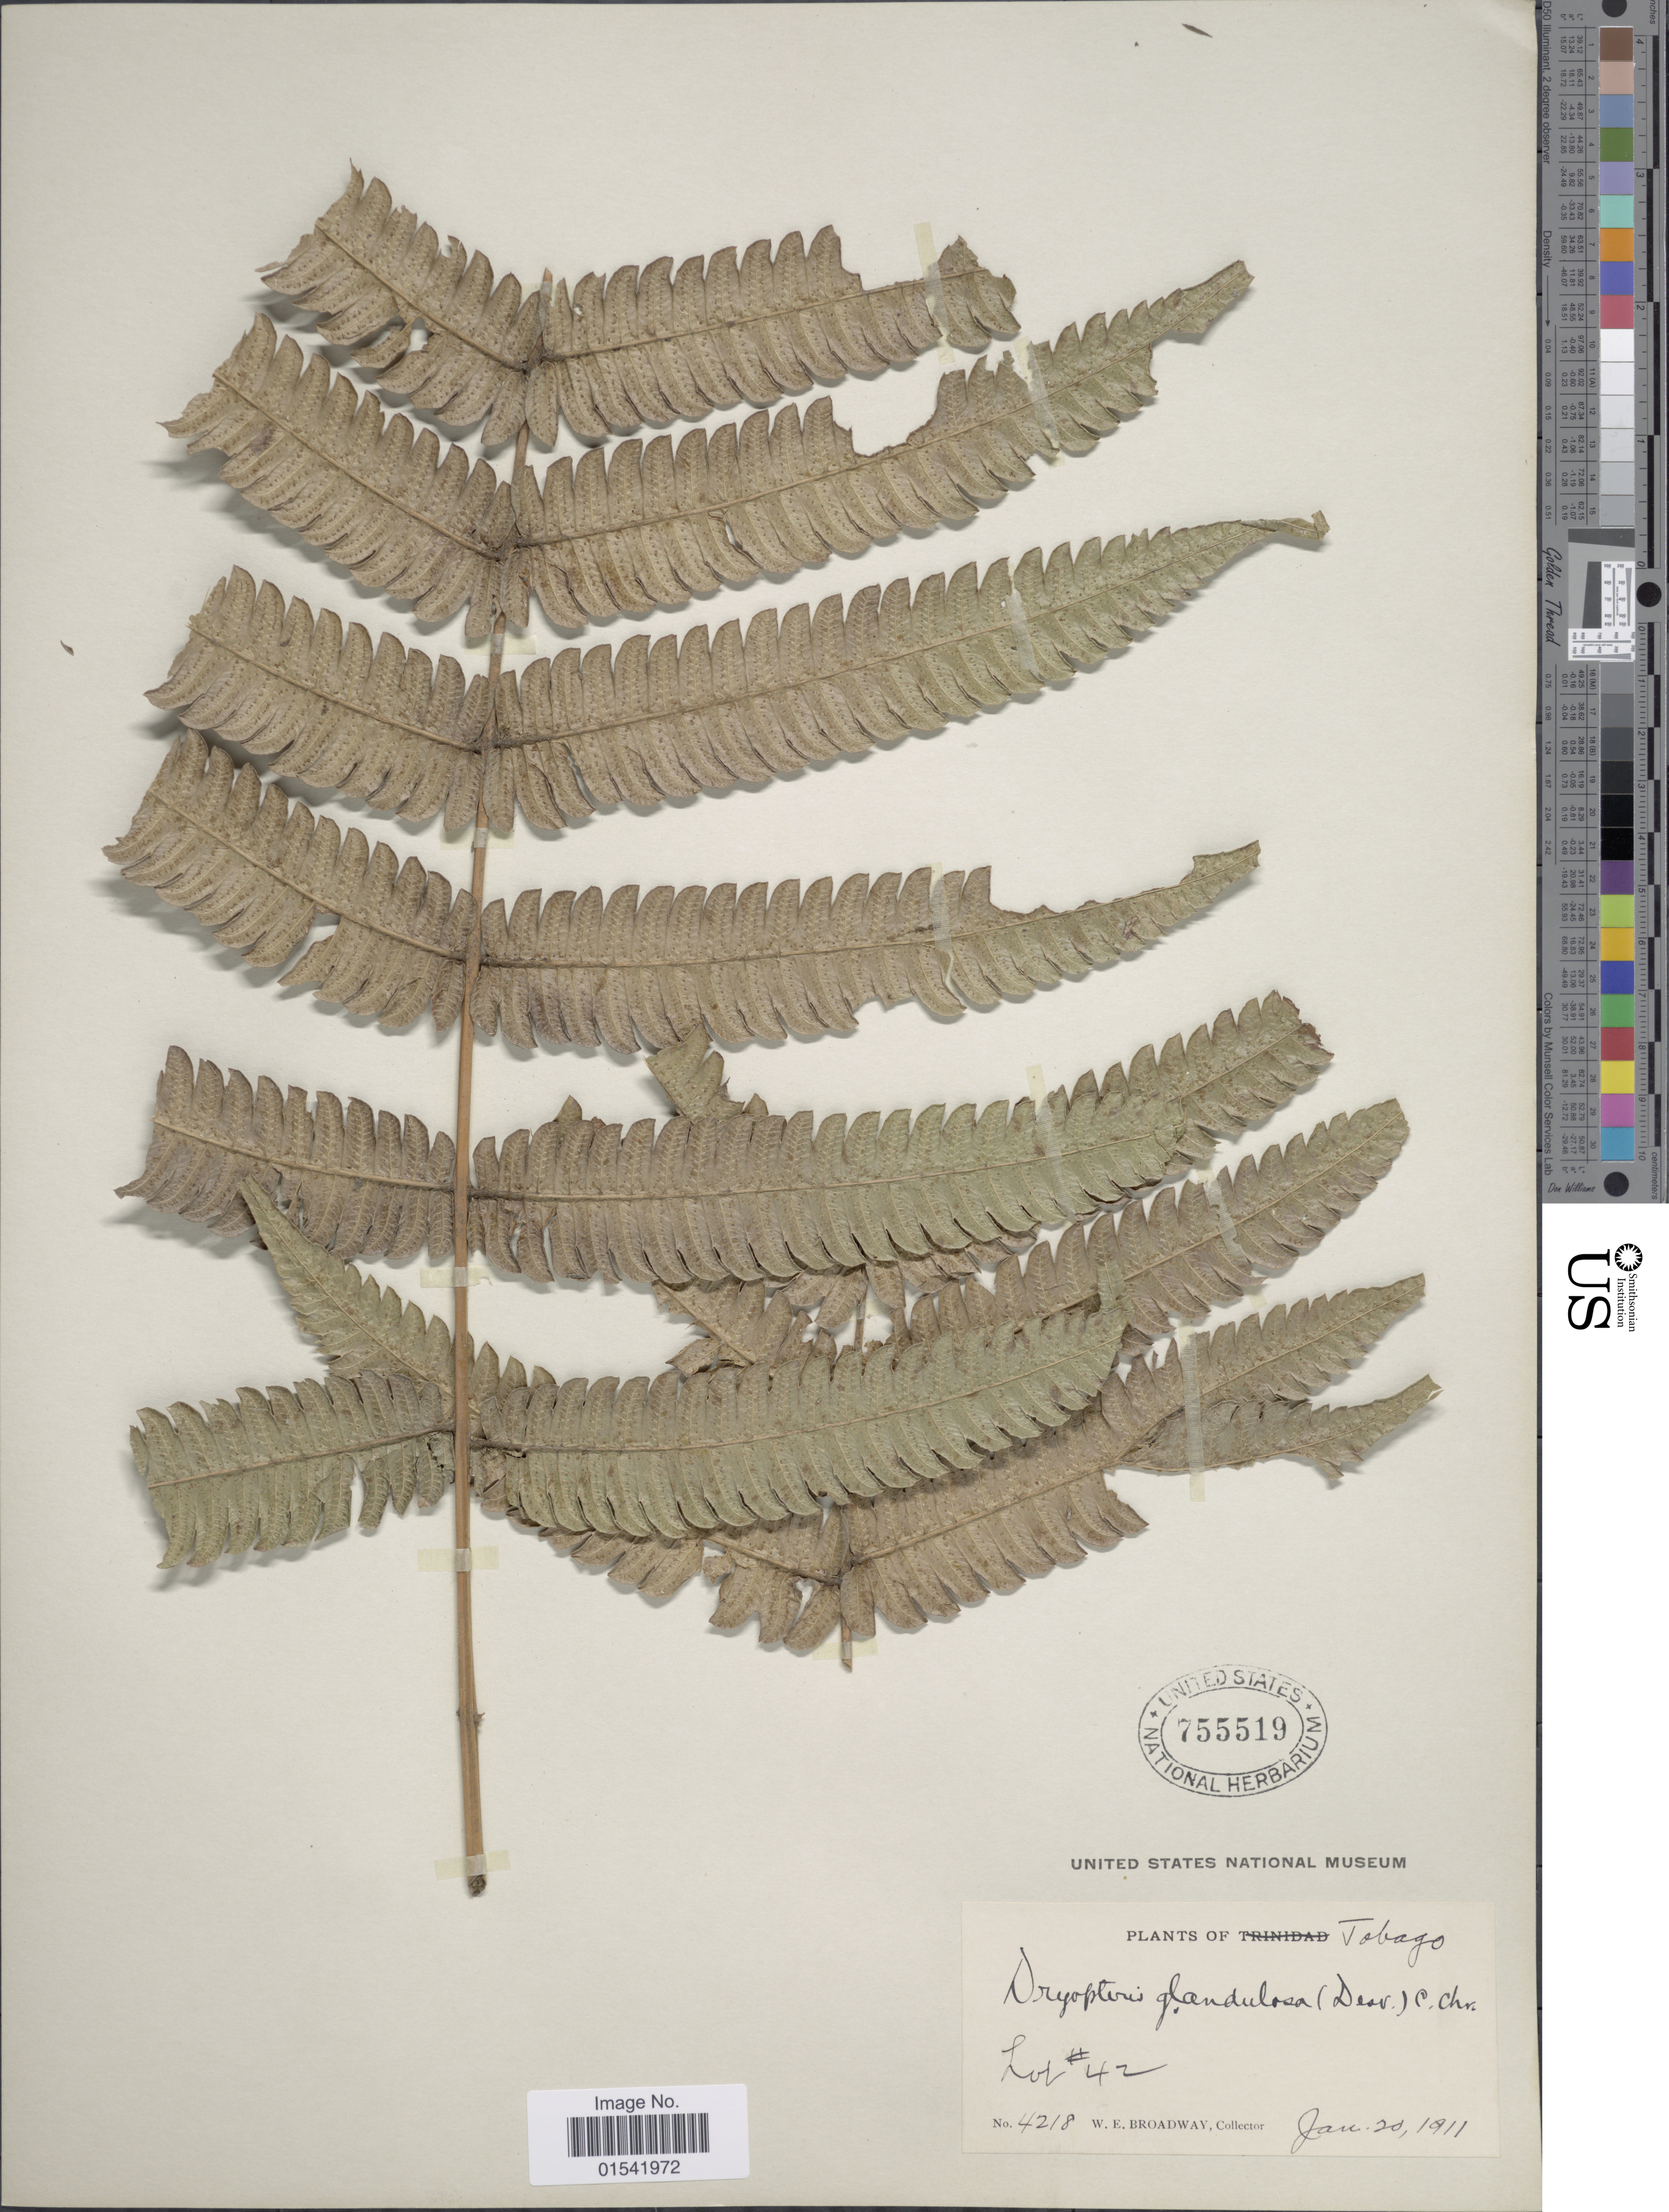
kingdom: Plantae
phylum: Tracheophyta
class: Polypodiopsida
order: Polypodiales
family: Thelypteridaceae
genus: Steiropteris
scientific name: Steiropteris glandulosa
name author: (Hook. f.) Pic. Serm.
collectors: W. E. Broadway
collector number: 4218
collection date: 1911-01-20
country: Trinidad and Tobago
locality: Tobago, Lot # 42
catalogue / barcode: US 755519